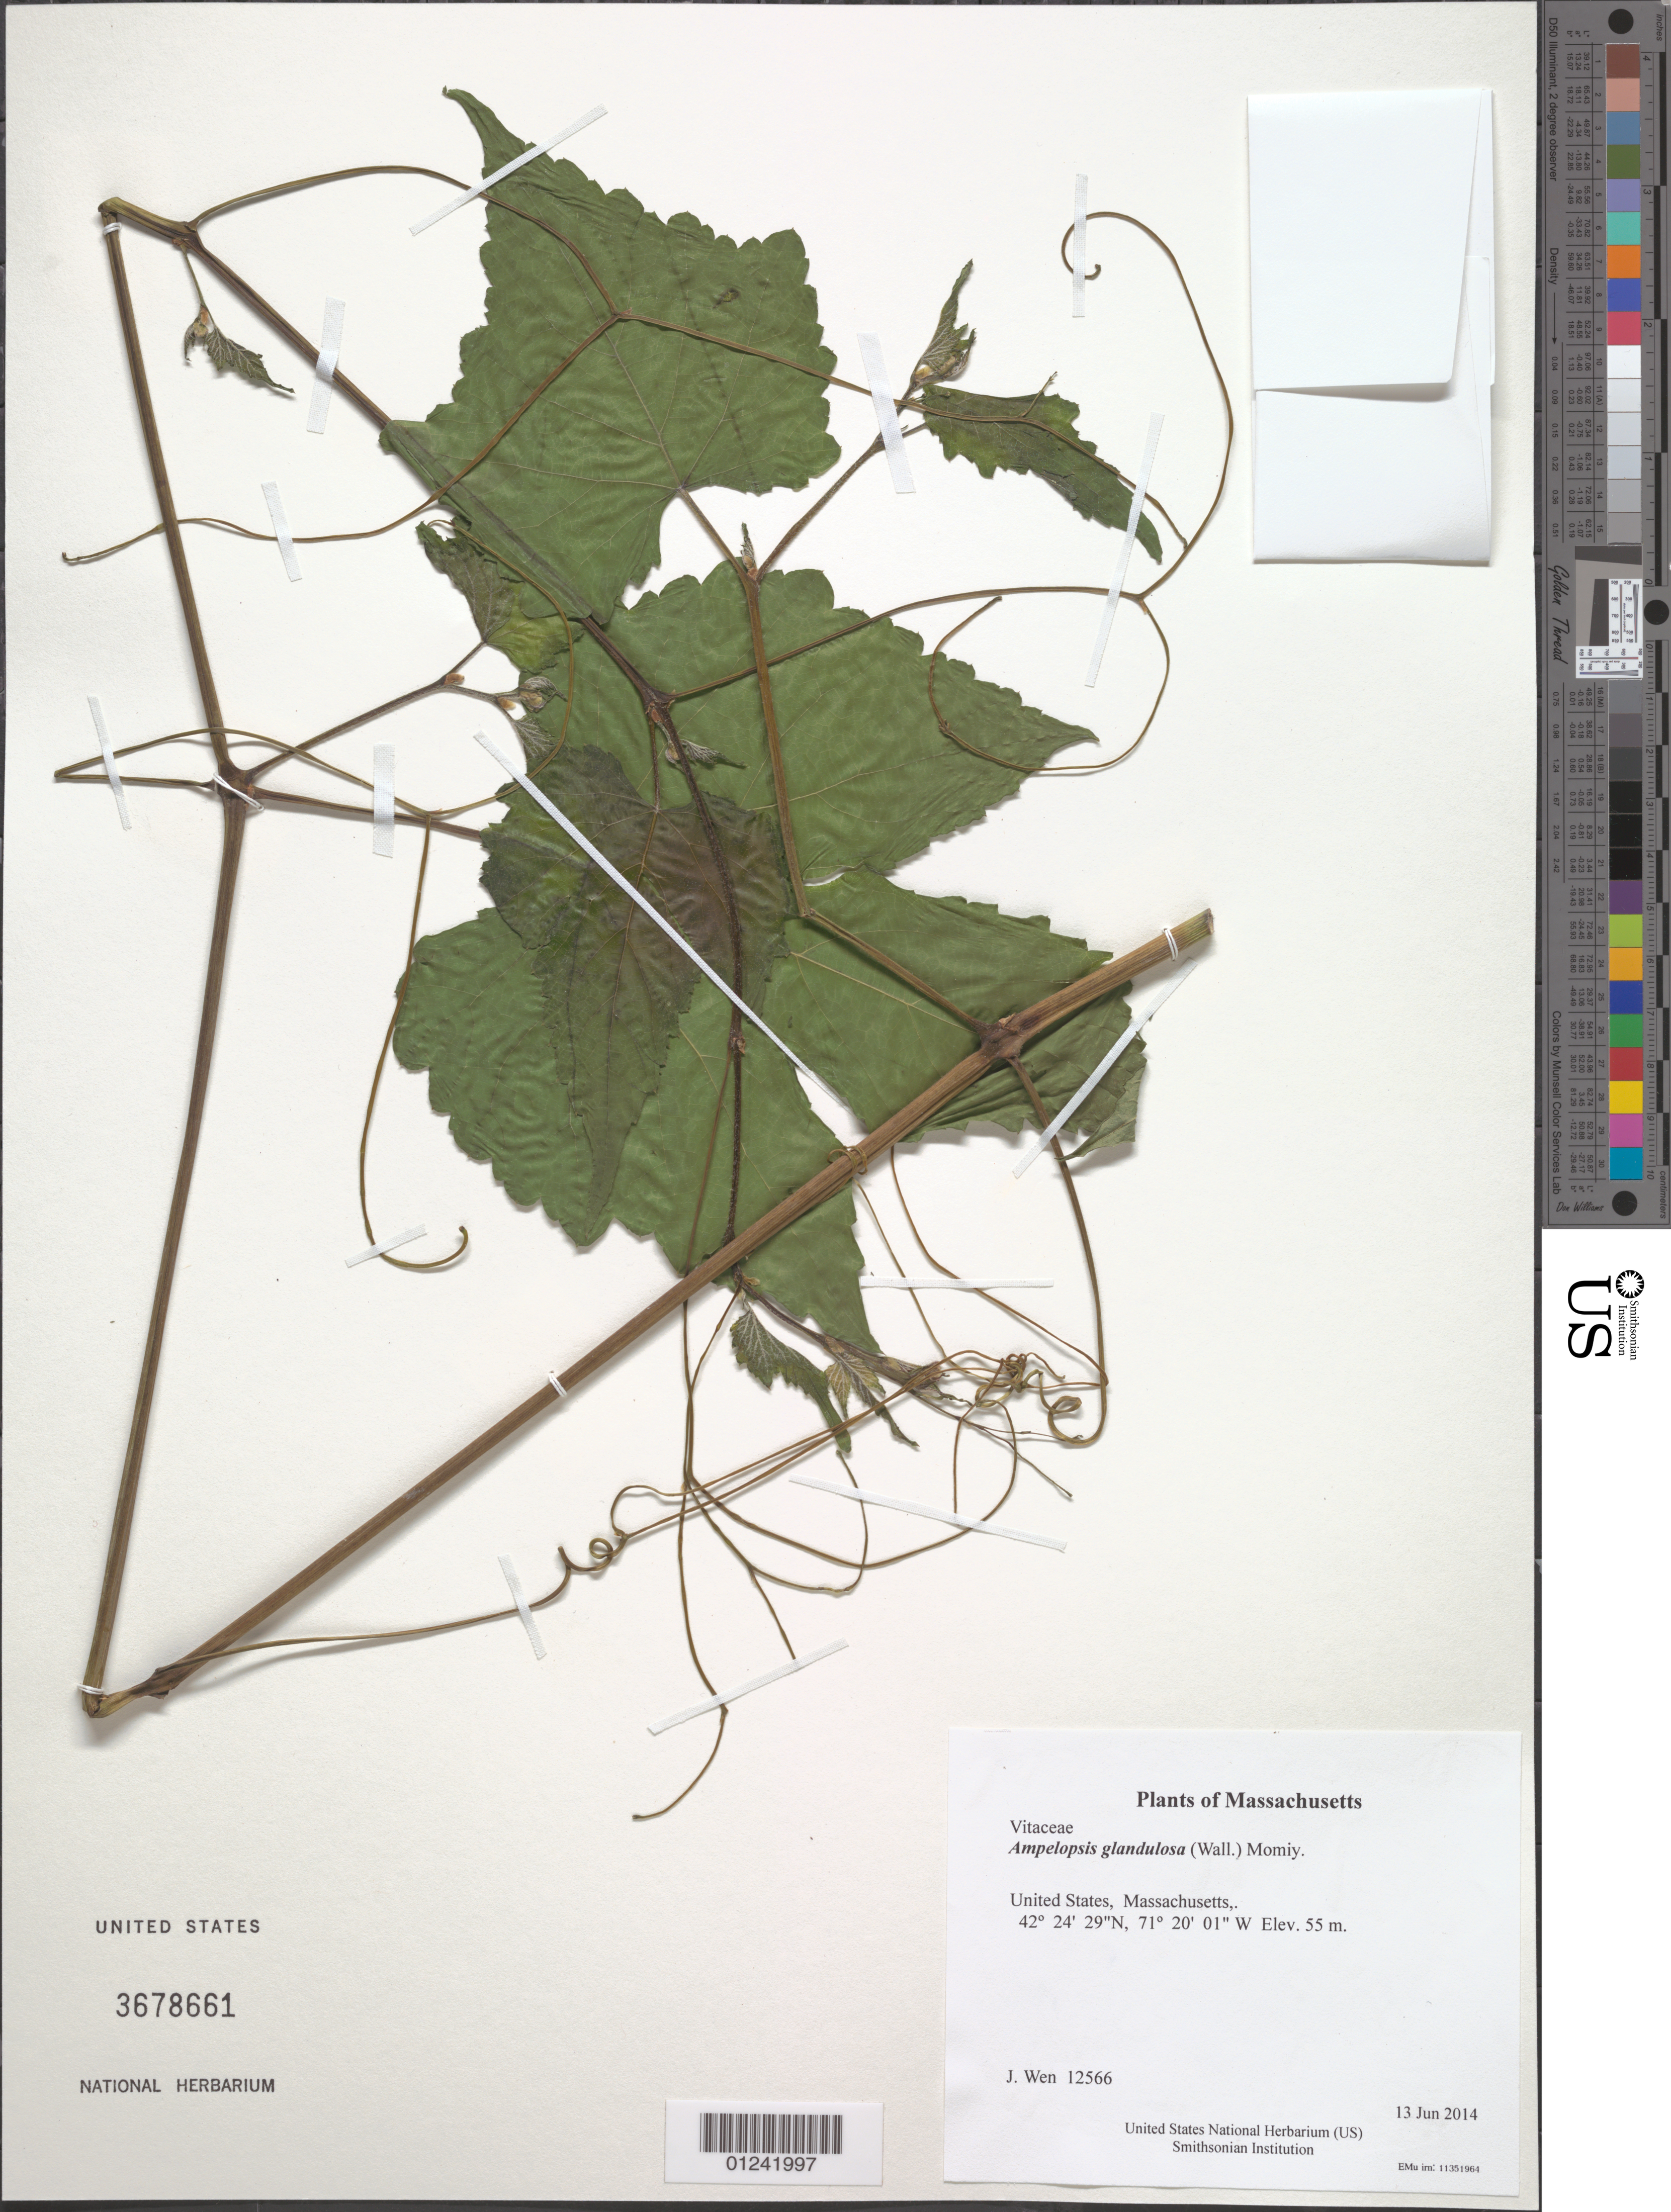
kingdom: Plantae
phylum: Tracheophyta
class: Magnoliopsida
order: Vitales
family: Vitaceae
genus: Ampelopsis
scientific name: Ampelopsis glandulosa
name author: (Wall.) Momiy.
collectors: J. Wen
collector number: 12566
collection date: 2014-06-13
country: United States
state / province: Massachusetts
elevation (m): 55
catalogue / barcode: US 3678661